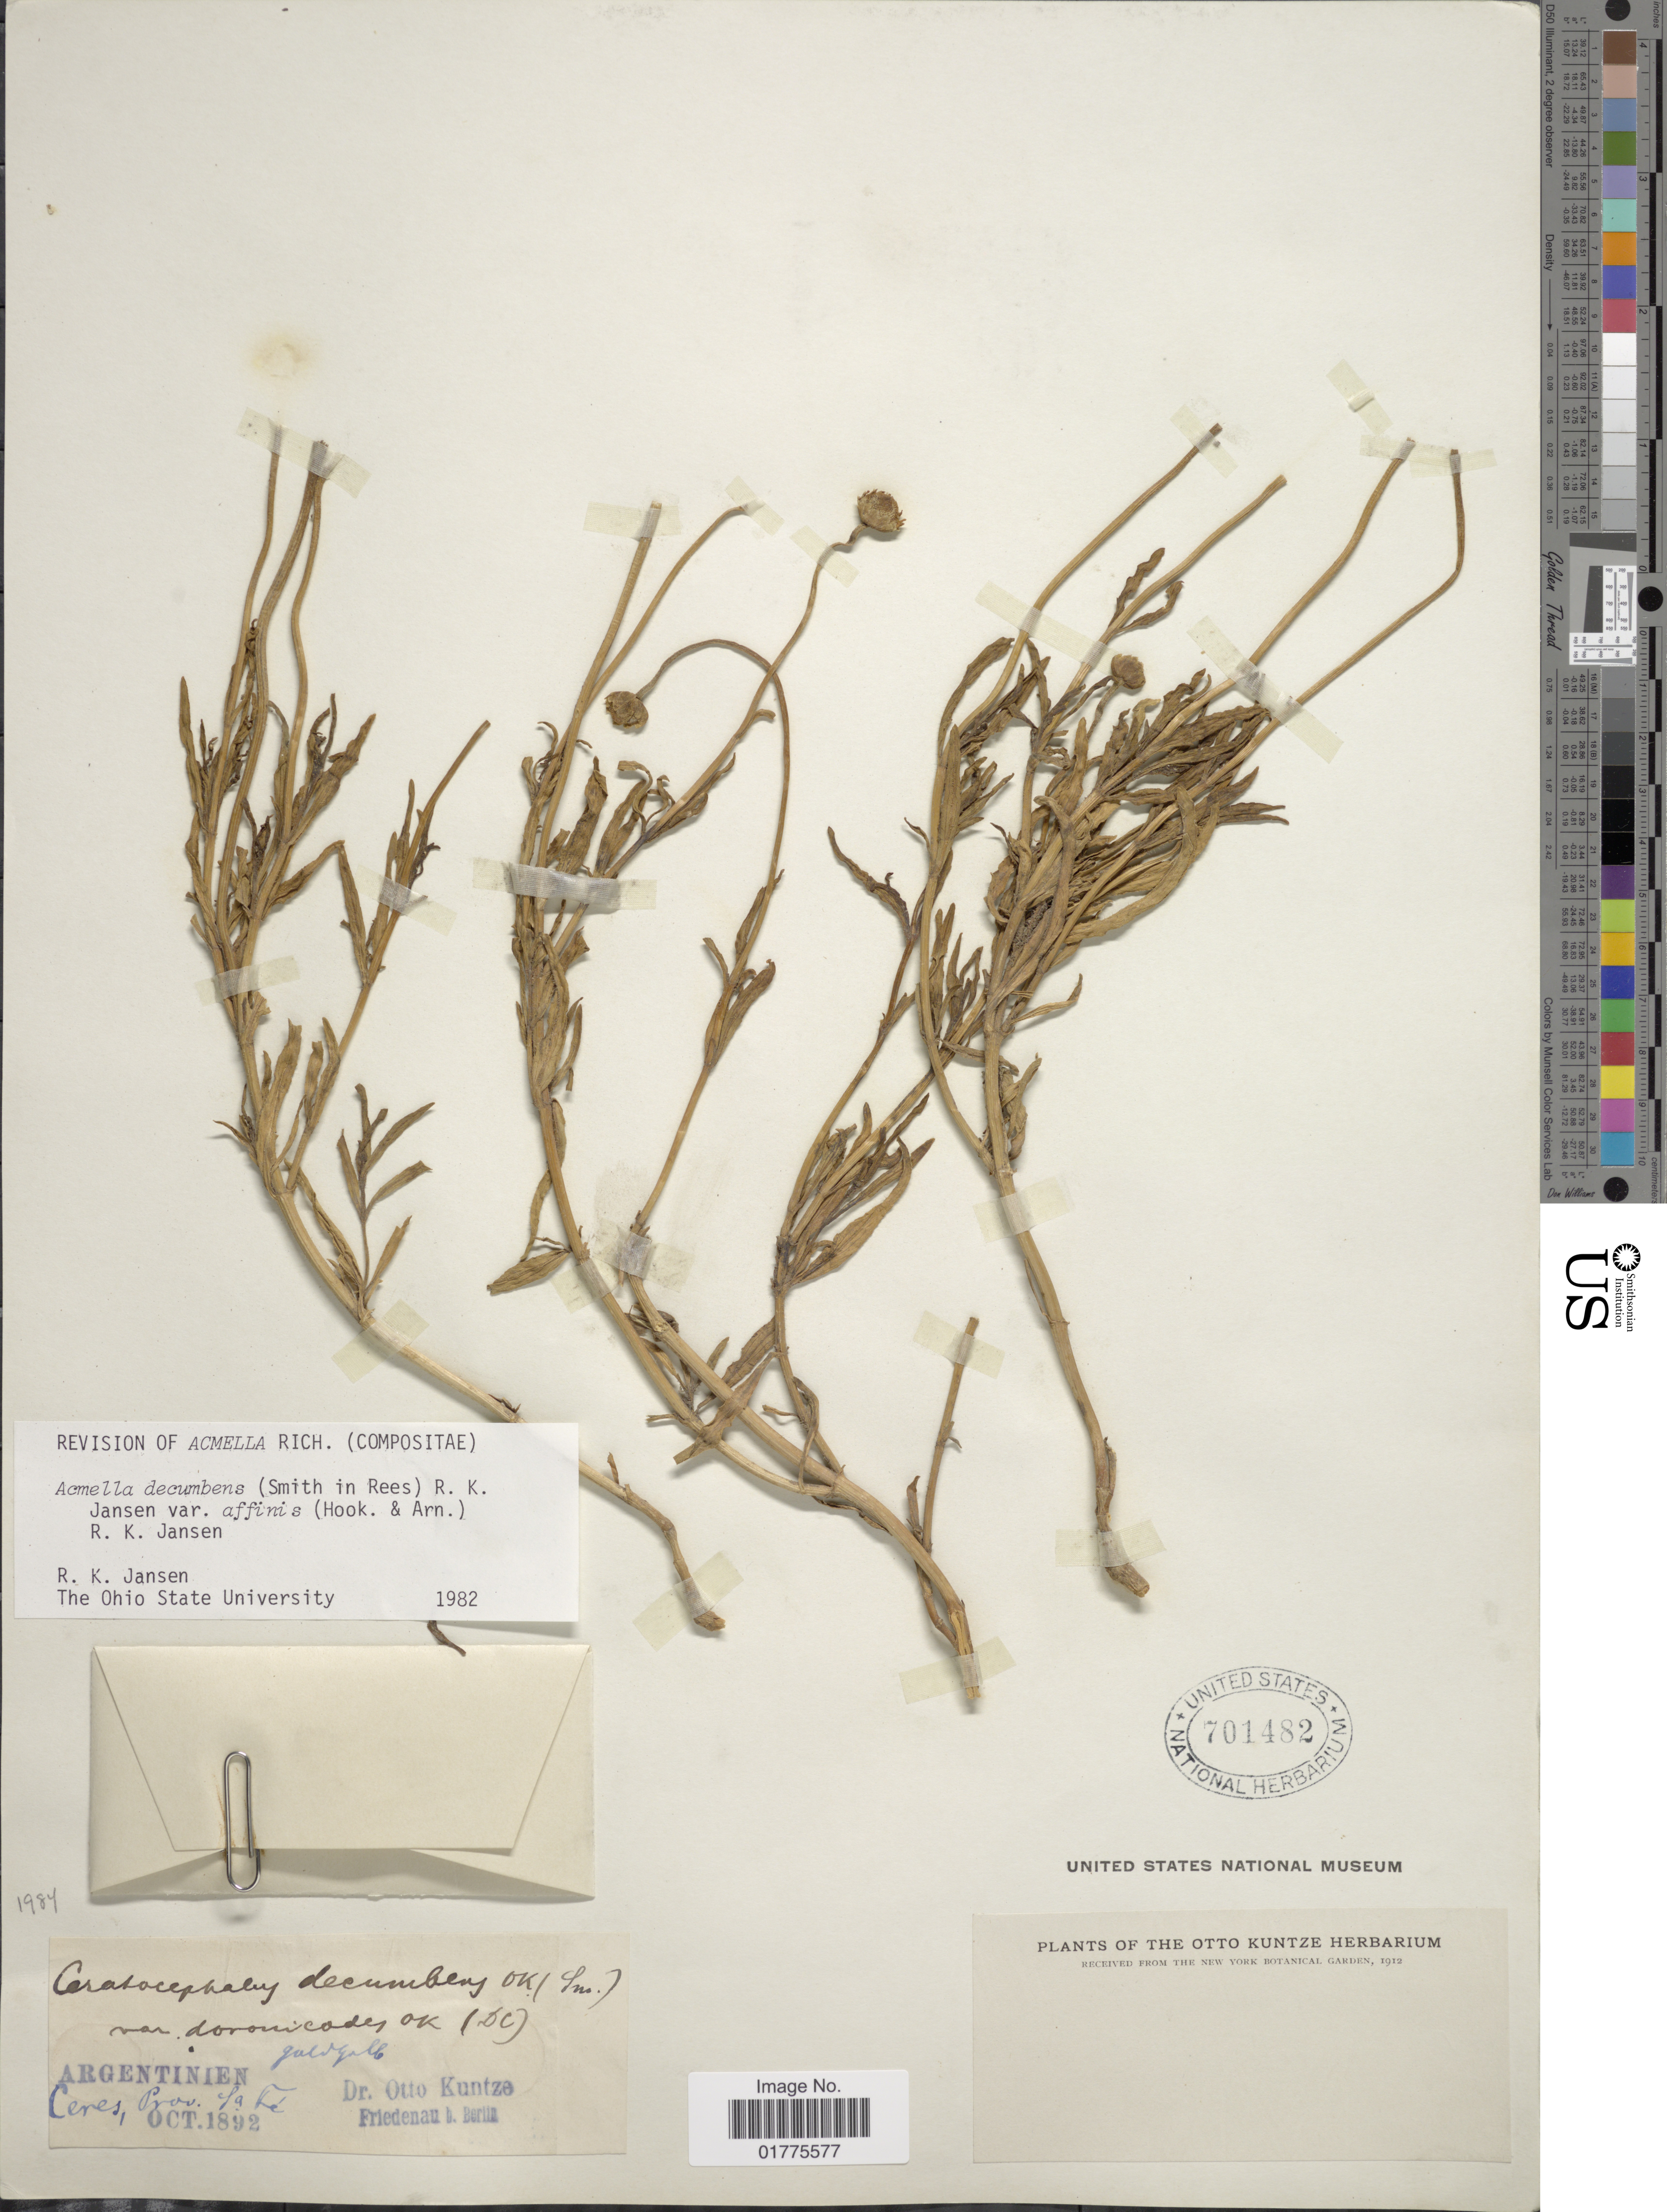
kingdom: Plantae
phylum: Tracheophyta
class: Magnoliopsida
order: Asterales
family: Asteraceae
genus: Acmella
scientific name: Acmella decumbens var. decumbens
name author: (Sm.) R.K. Jansen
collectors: C.E.O. Kuntze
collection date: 1892-10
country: Argentina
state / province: Santa Fe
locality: Ceres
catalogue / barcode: US 701482